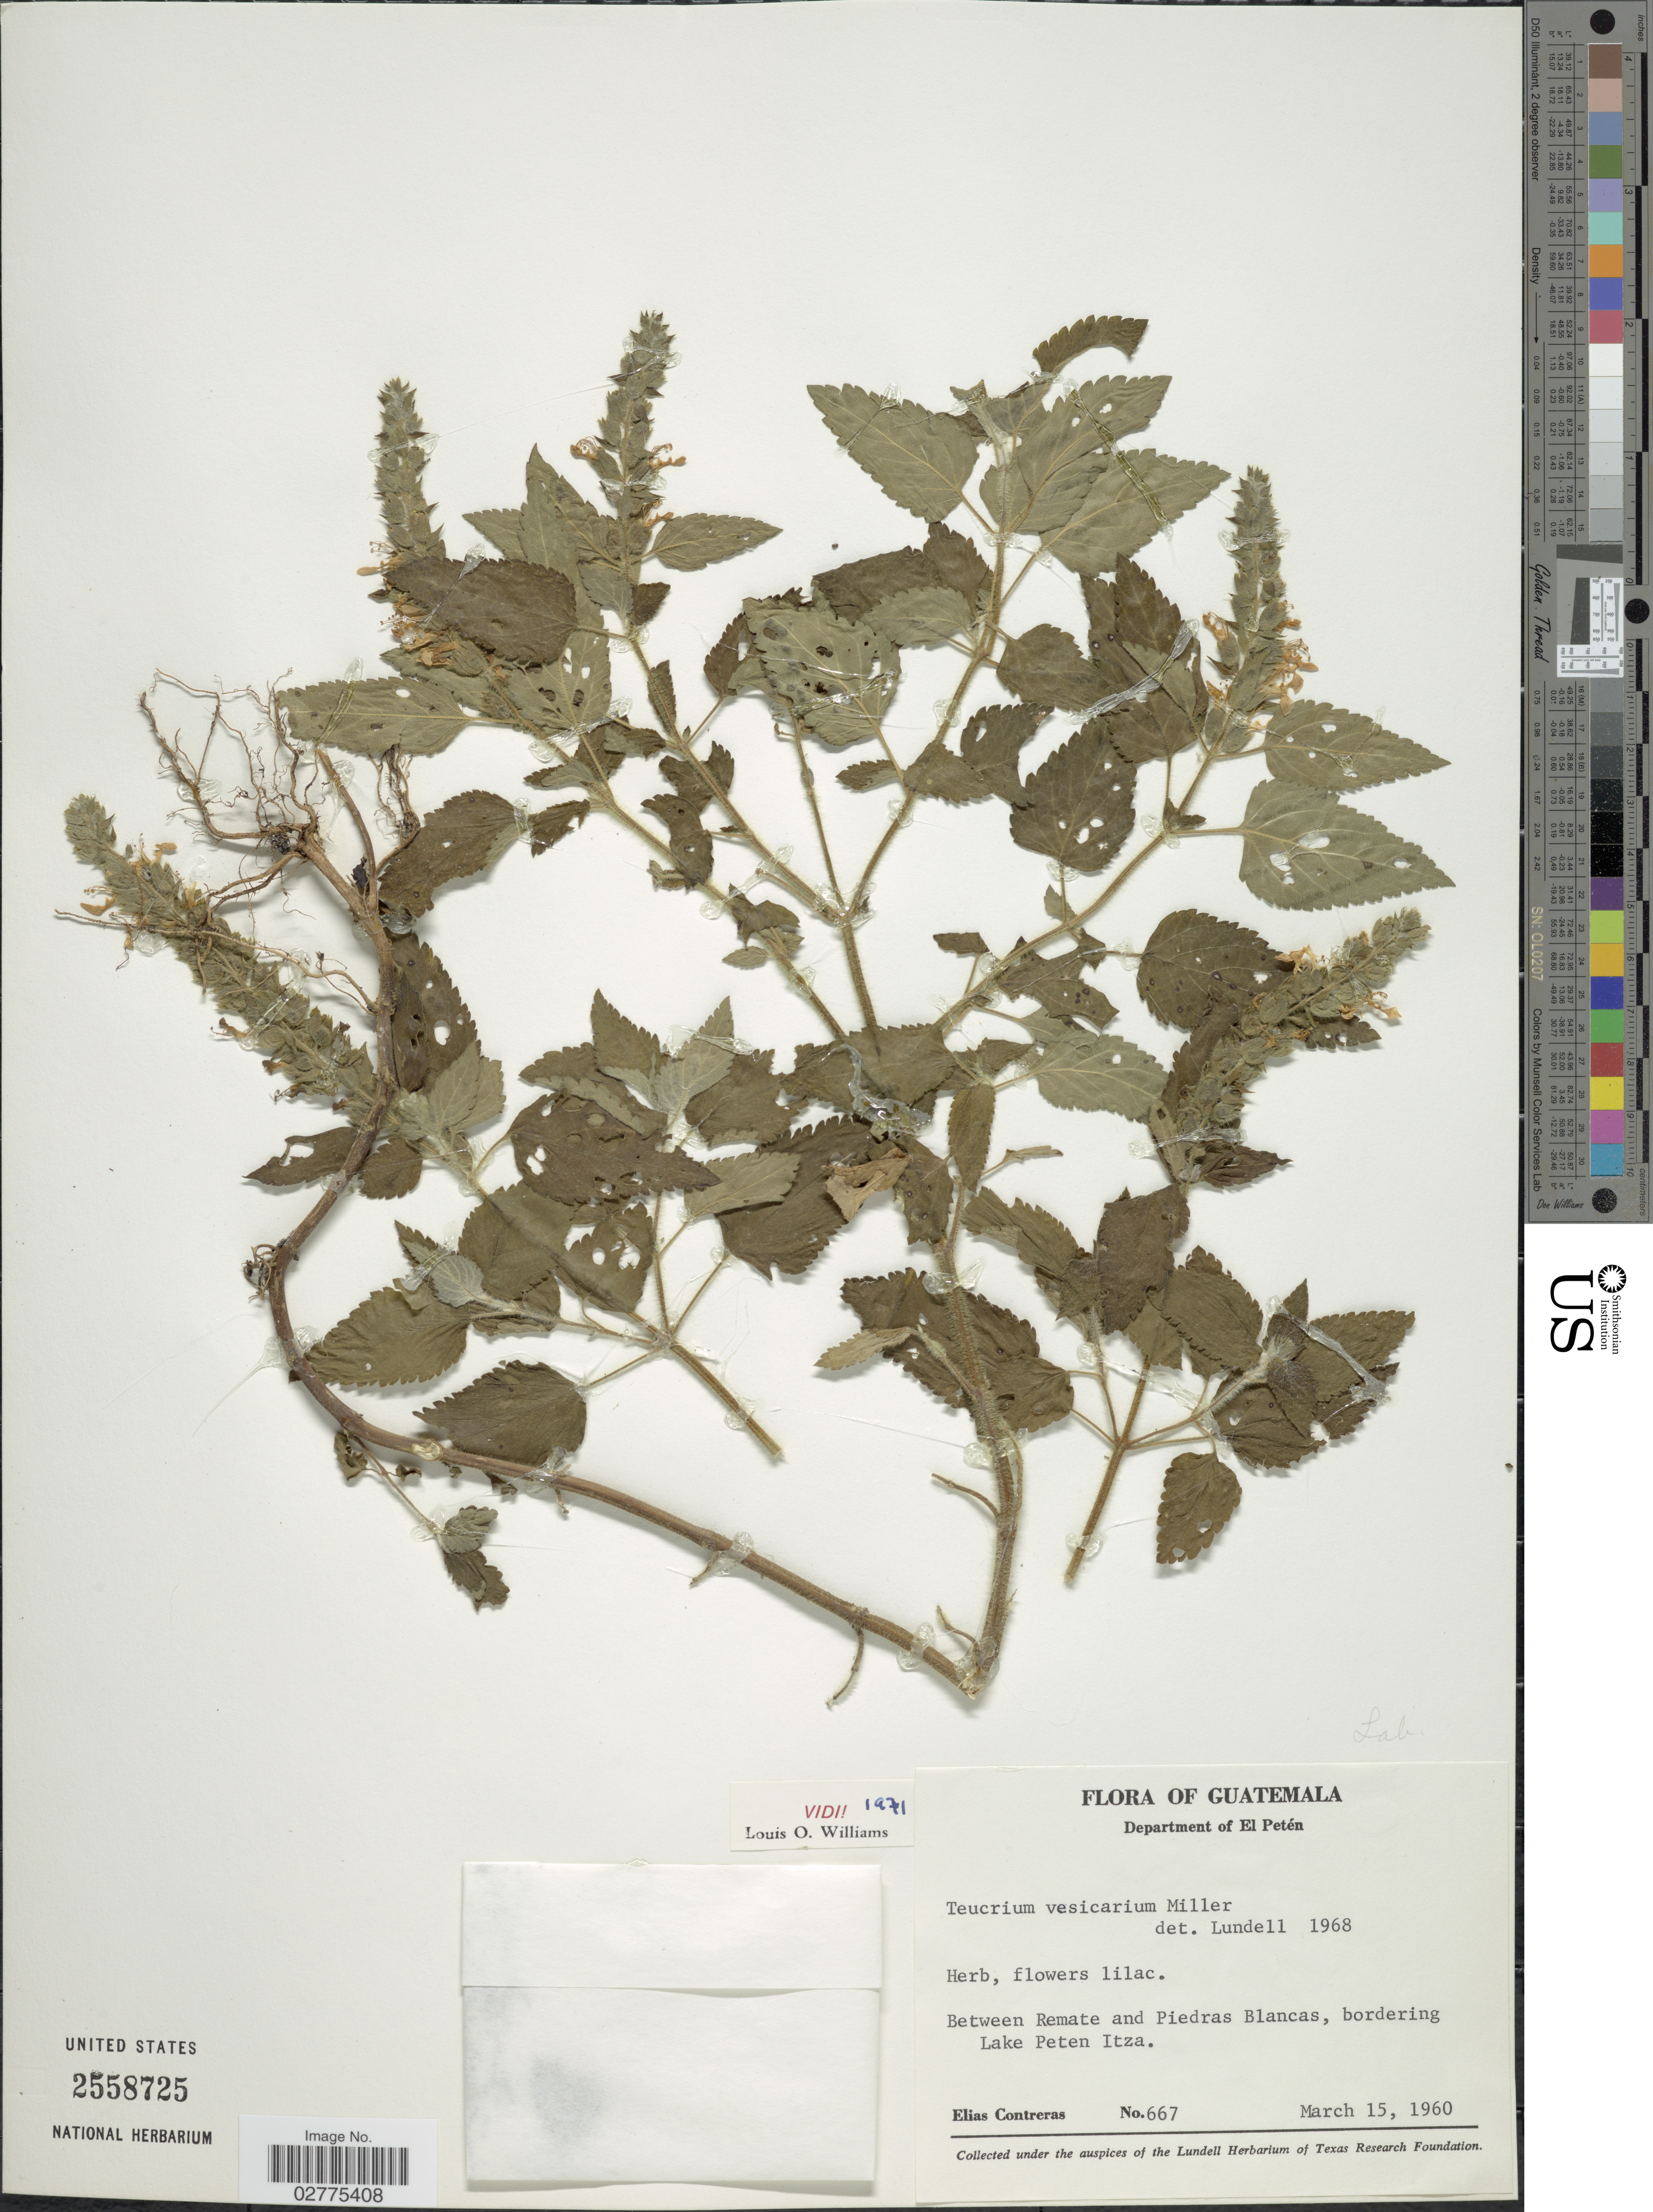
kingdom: Plantae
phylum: Tracheophyta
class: Magnoliopsida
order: Lamiales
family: Lamiaceae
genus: Teucrium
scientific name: Teucrium vesicarium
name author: Mill.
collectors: E. Contreras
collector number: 667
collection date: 1960-03-15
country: Guatemala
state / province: El Petén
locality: Department of El Petén, Between Remate and Piedras Blancas, bordering Lake Peten Itza.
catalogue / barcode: US 2558725